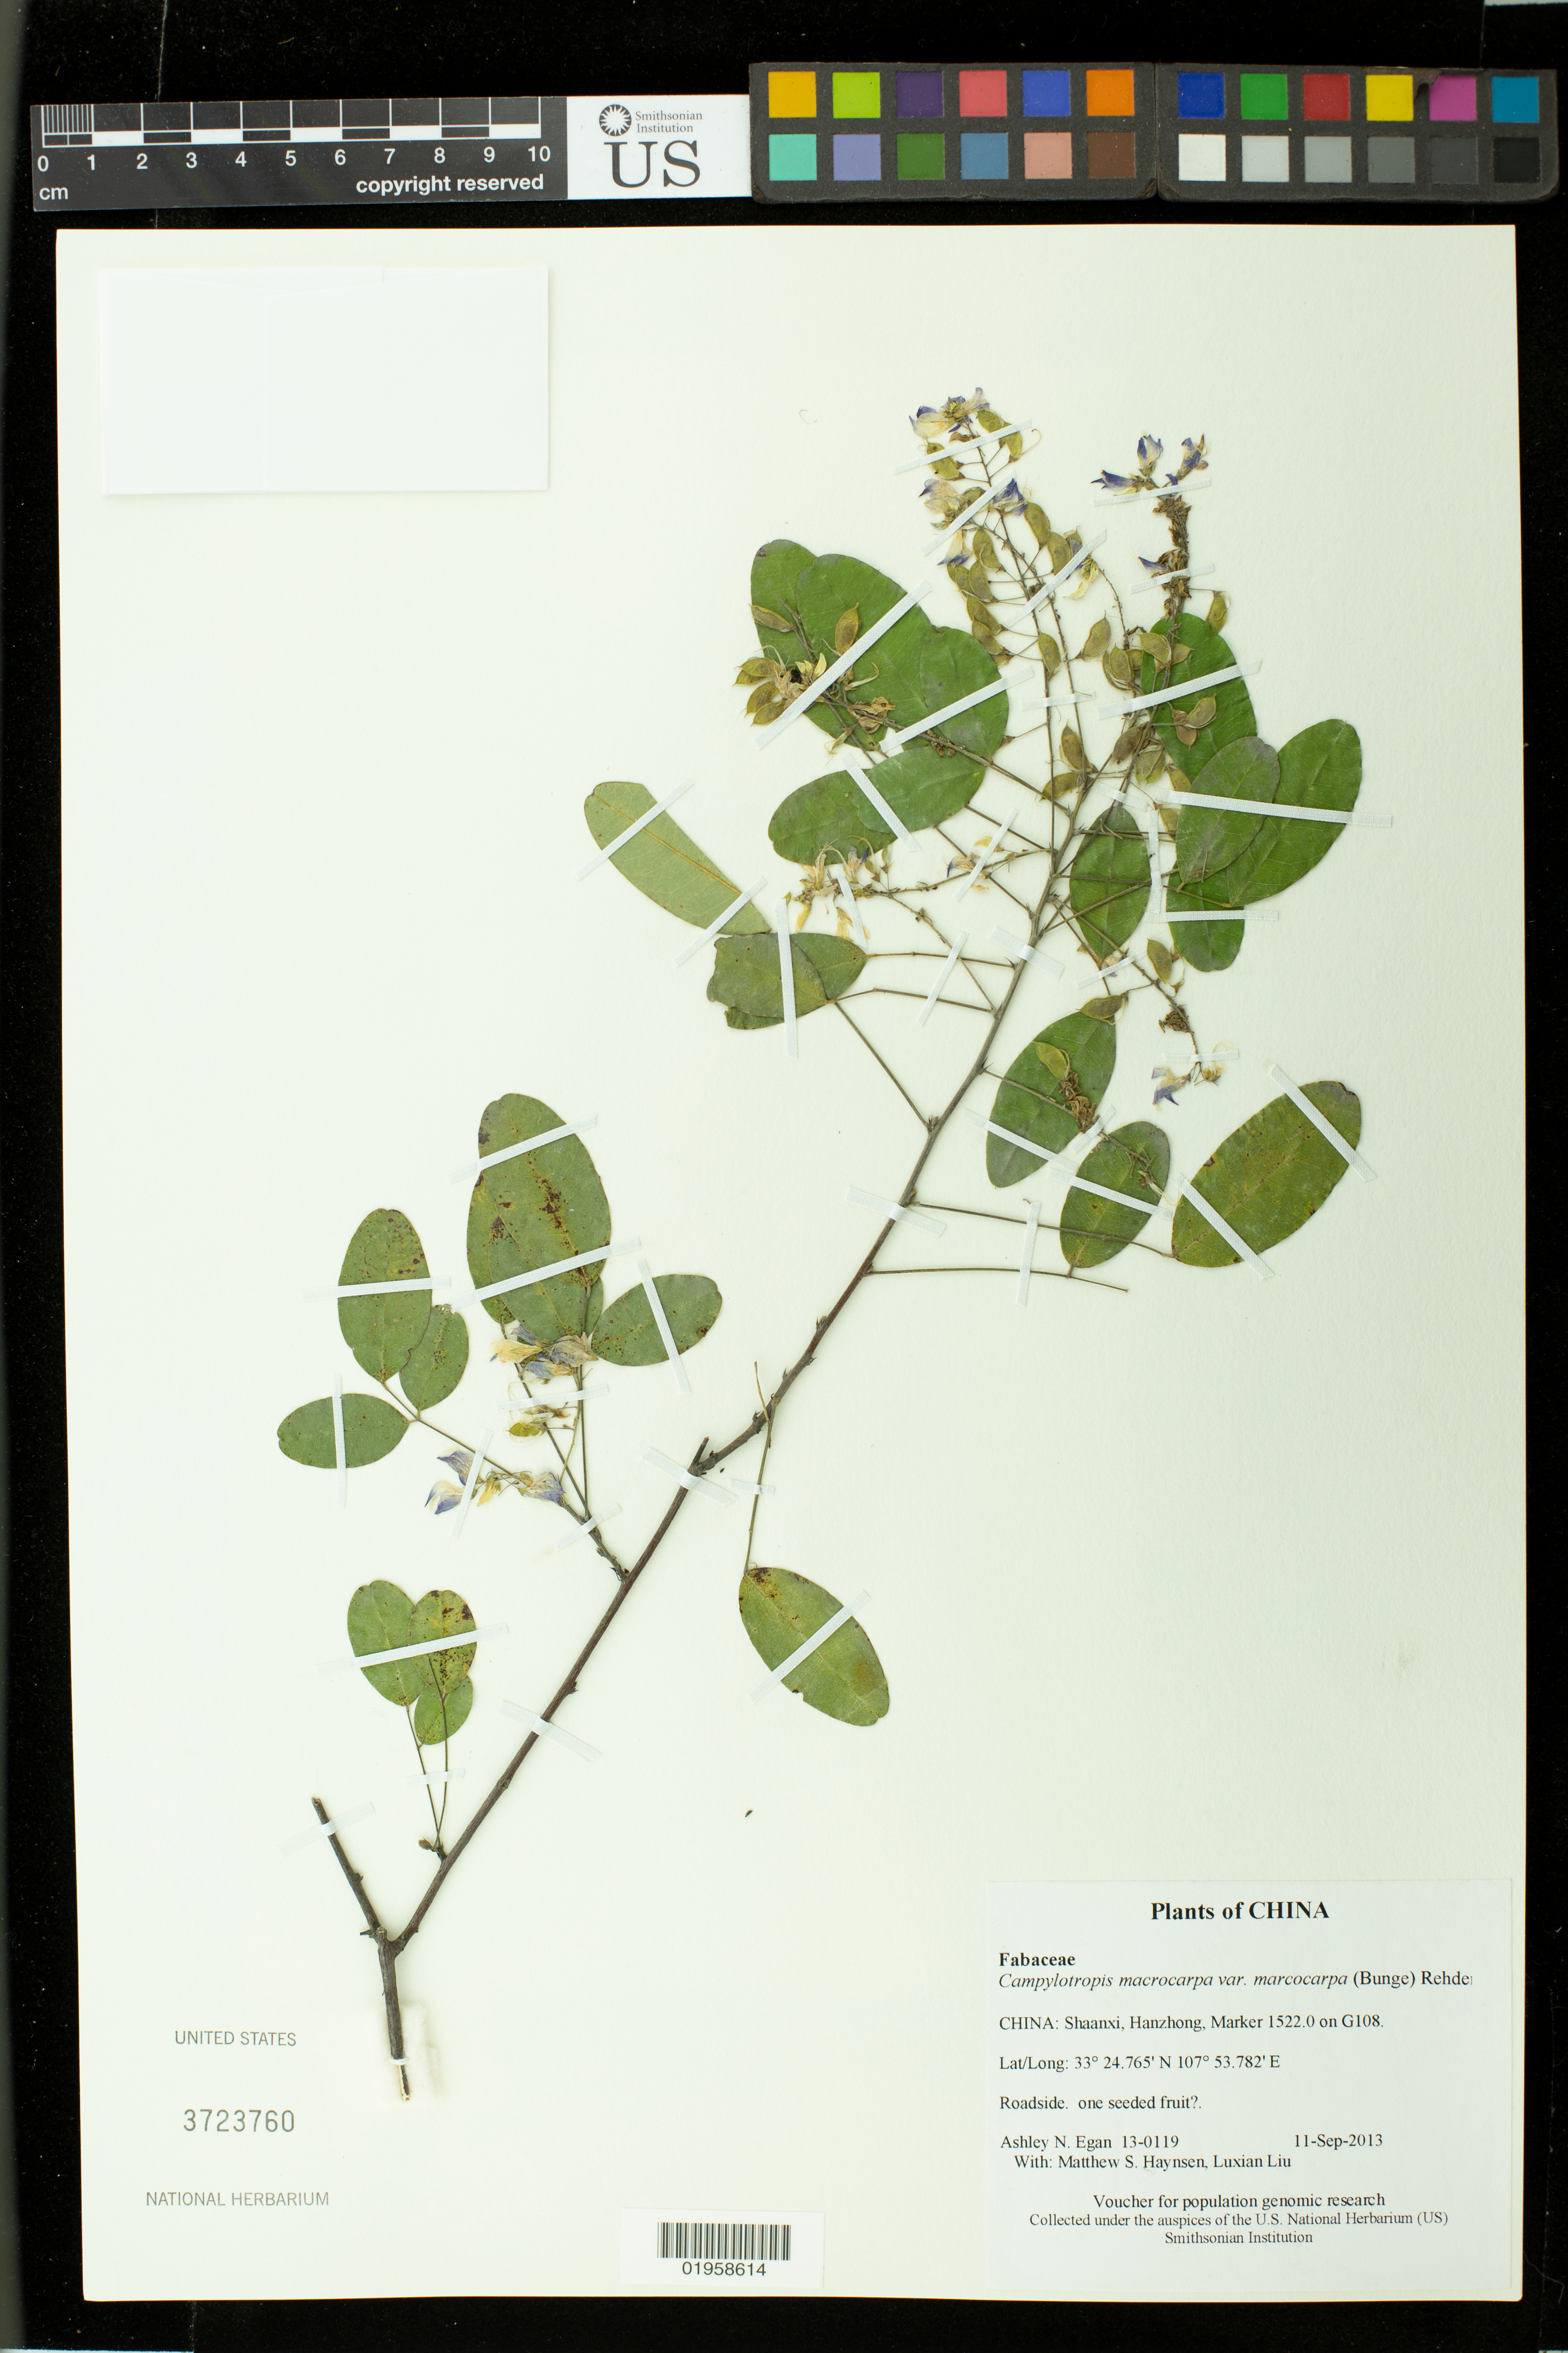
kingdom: Plantae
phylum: Tracheophyta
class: Magnoliopsida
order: Fabales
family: Fabaceae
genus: Campylotropis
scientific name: Campylotropis macrocarpa var. macrocarpa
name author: (Bunge) Rehder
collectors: A. N. Egan, M. Hansen & L. Liu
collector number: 13-0119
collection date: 2013-09-11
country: China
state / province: Shaanxi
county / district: Hanzhong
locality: Marker 1522.0 on G108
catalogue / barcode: US 3723760